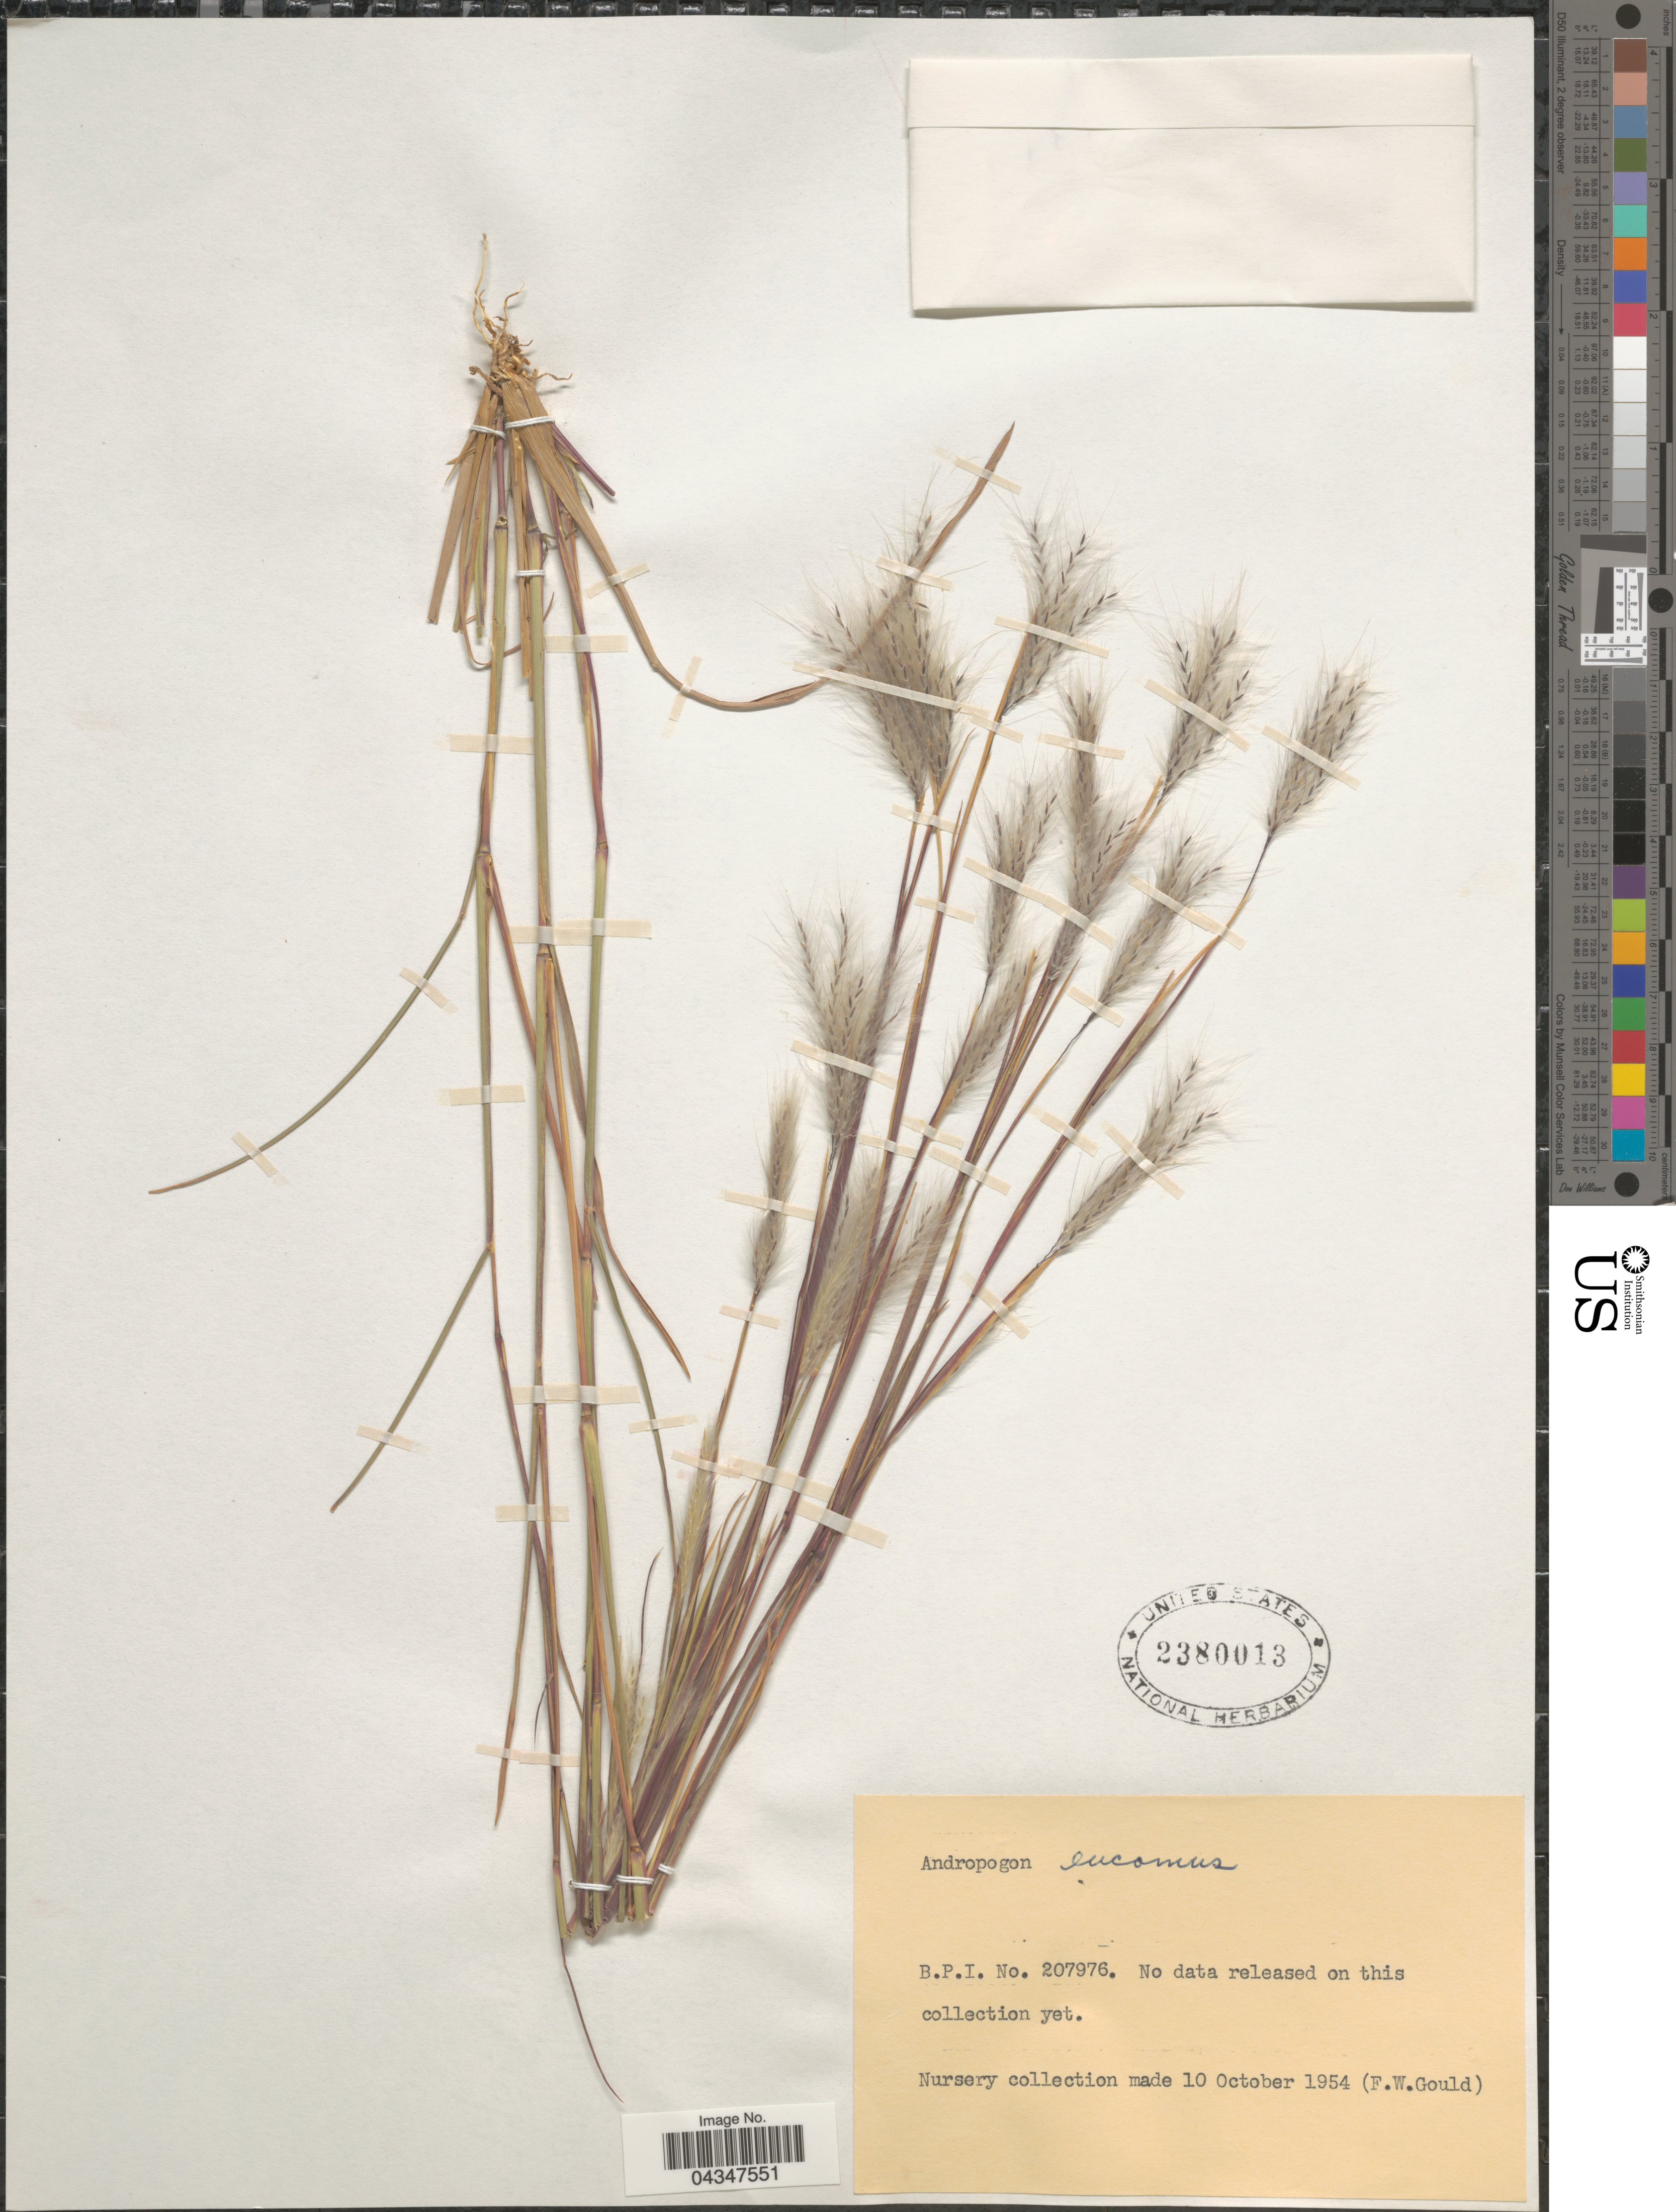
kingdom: Plantae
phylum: Tracheophyta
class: Liliopsida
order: Poales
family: Poaceae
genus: Andropogon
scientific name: Andropogon eucomus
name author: Nees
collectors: F. W. Gould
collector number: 207976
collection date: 1954-10-10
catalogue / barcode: US 2380013